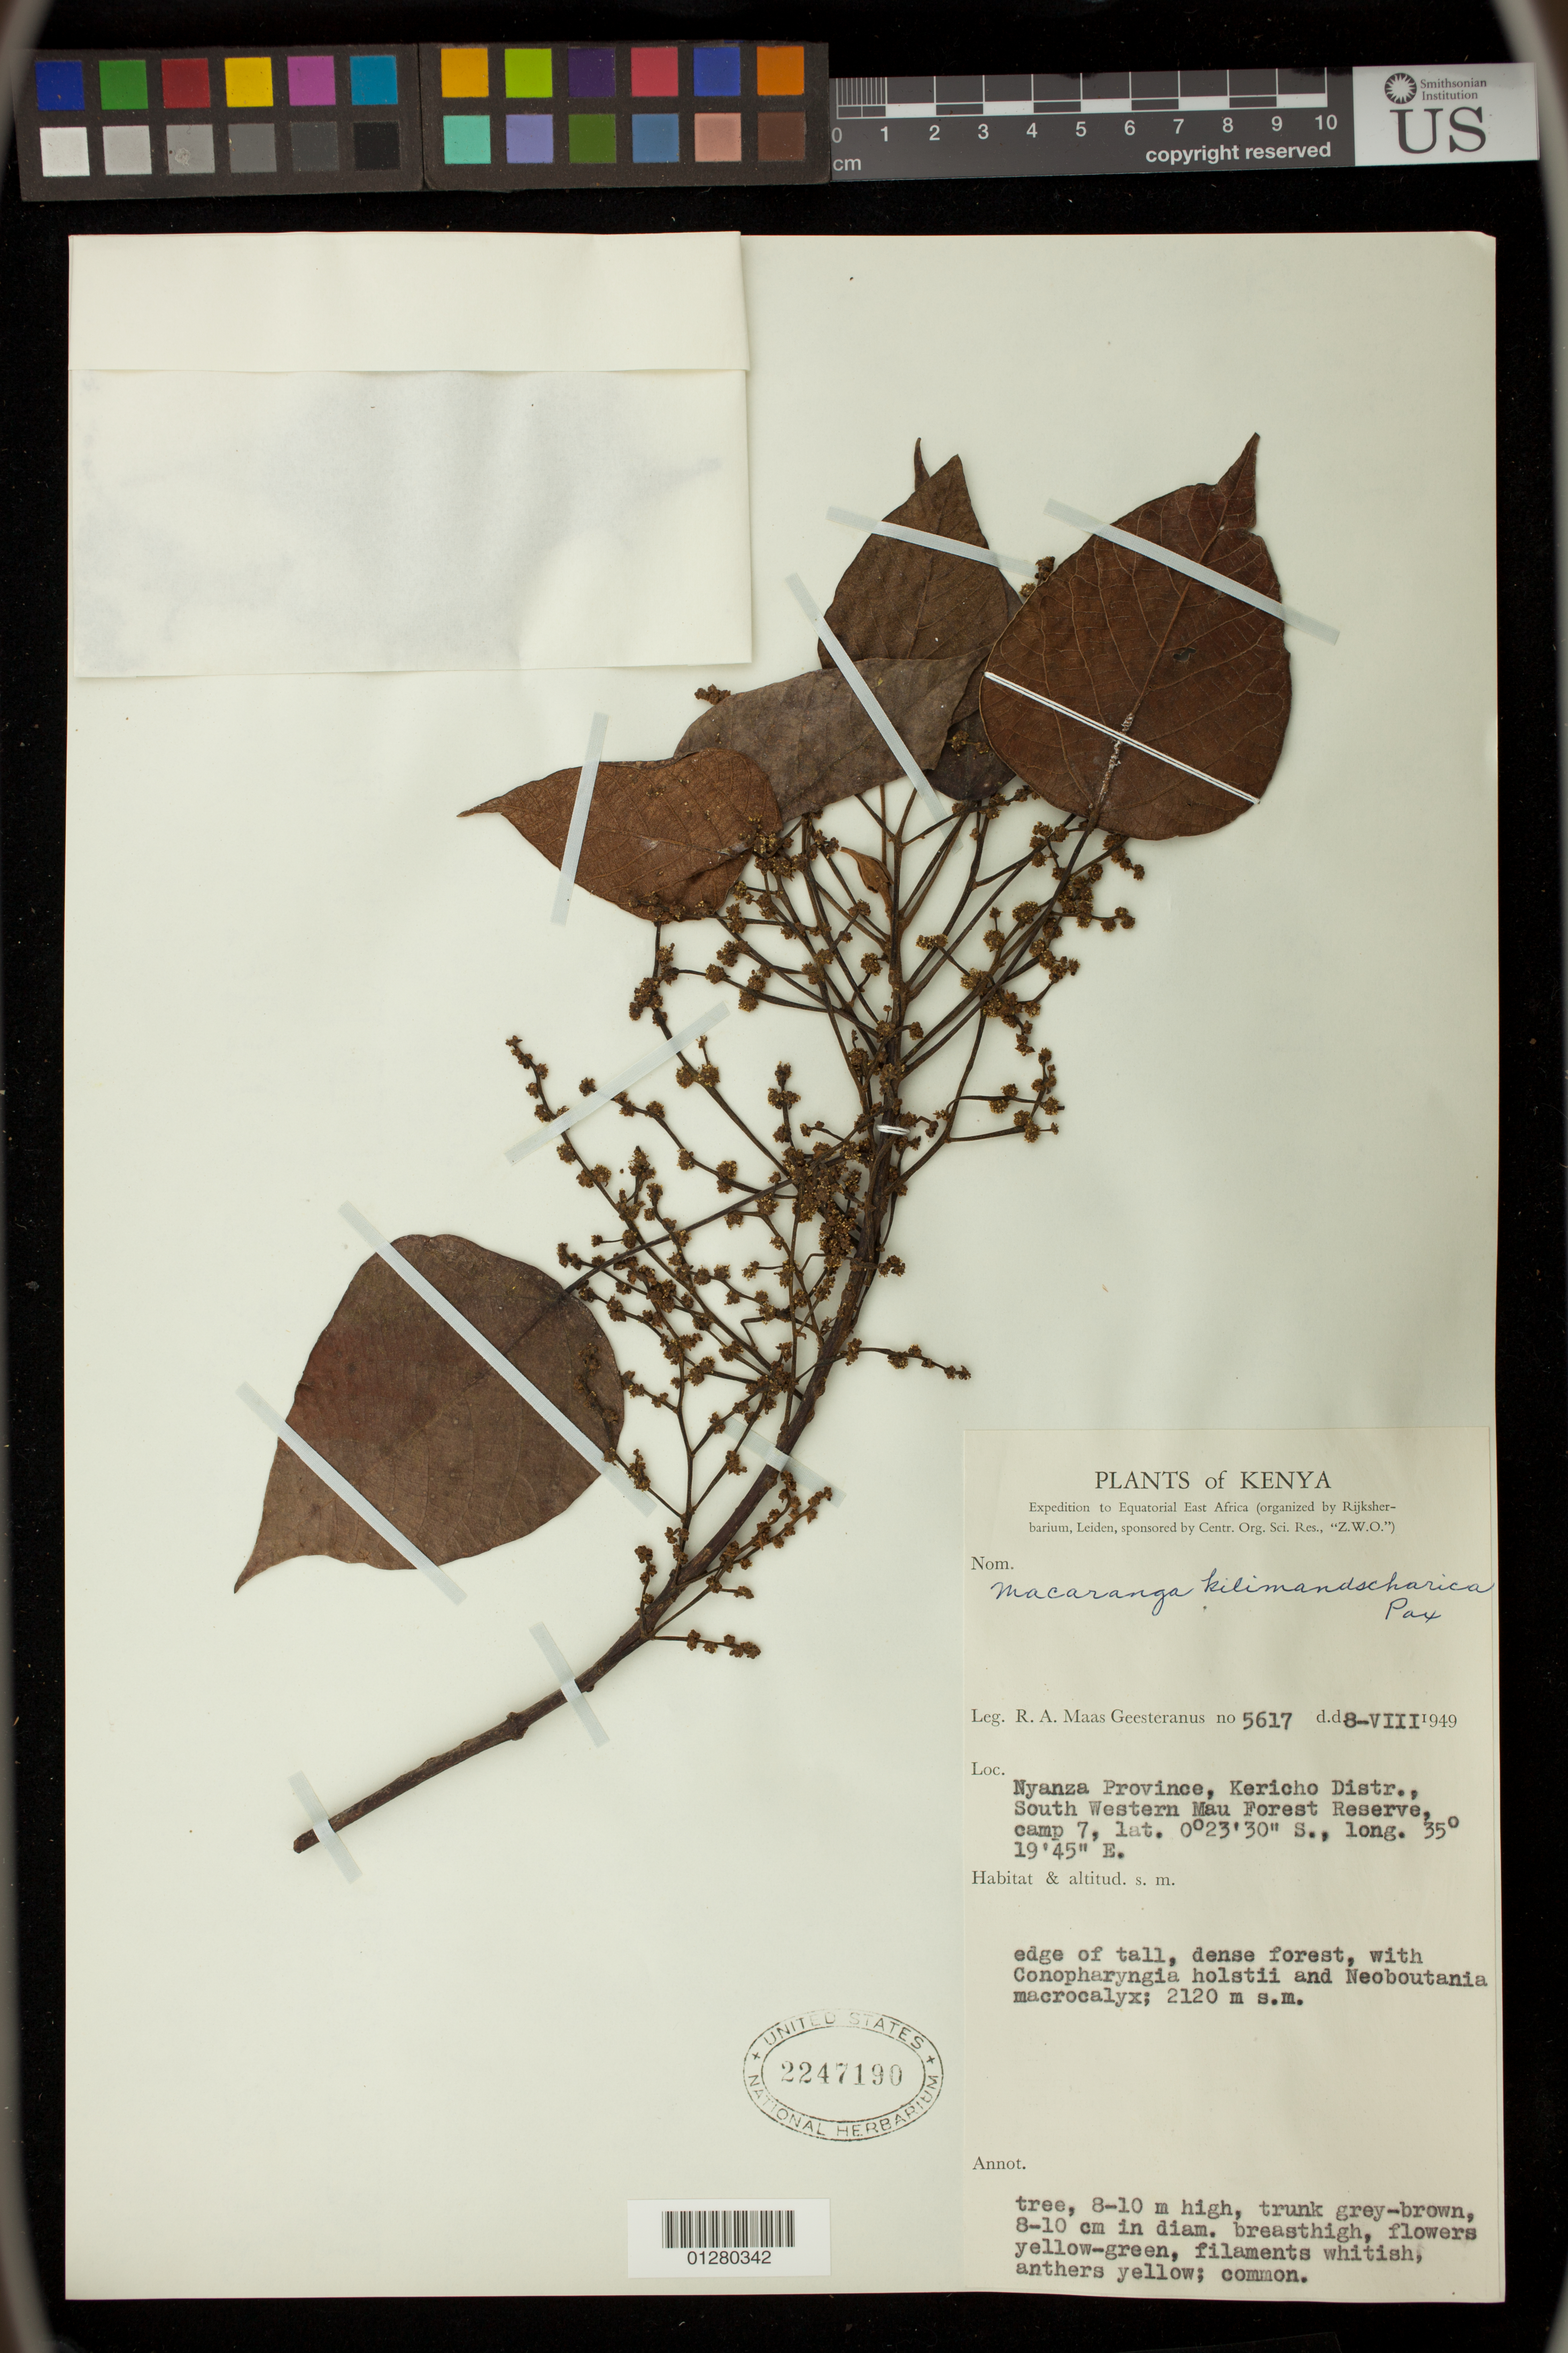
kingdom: Plantae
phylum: Tracheophyta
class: Magnoliopsida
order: Malpighiales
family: Euphorbiaceae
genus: Macaranga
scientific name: Macaranga kilimandscharica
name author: Pax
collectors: R. A. Maas Geesteranus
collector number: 5617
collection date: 1949-08-08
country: Kenya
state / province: Kericho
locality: Nyanza Province, South Western Mau Forest Reserve, camp 7.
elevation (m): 2120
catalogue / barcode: US 2247190